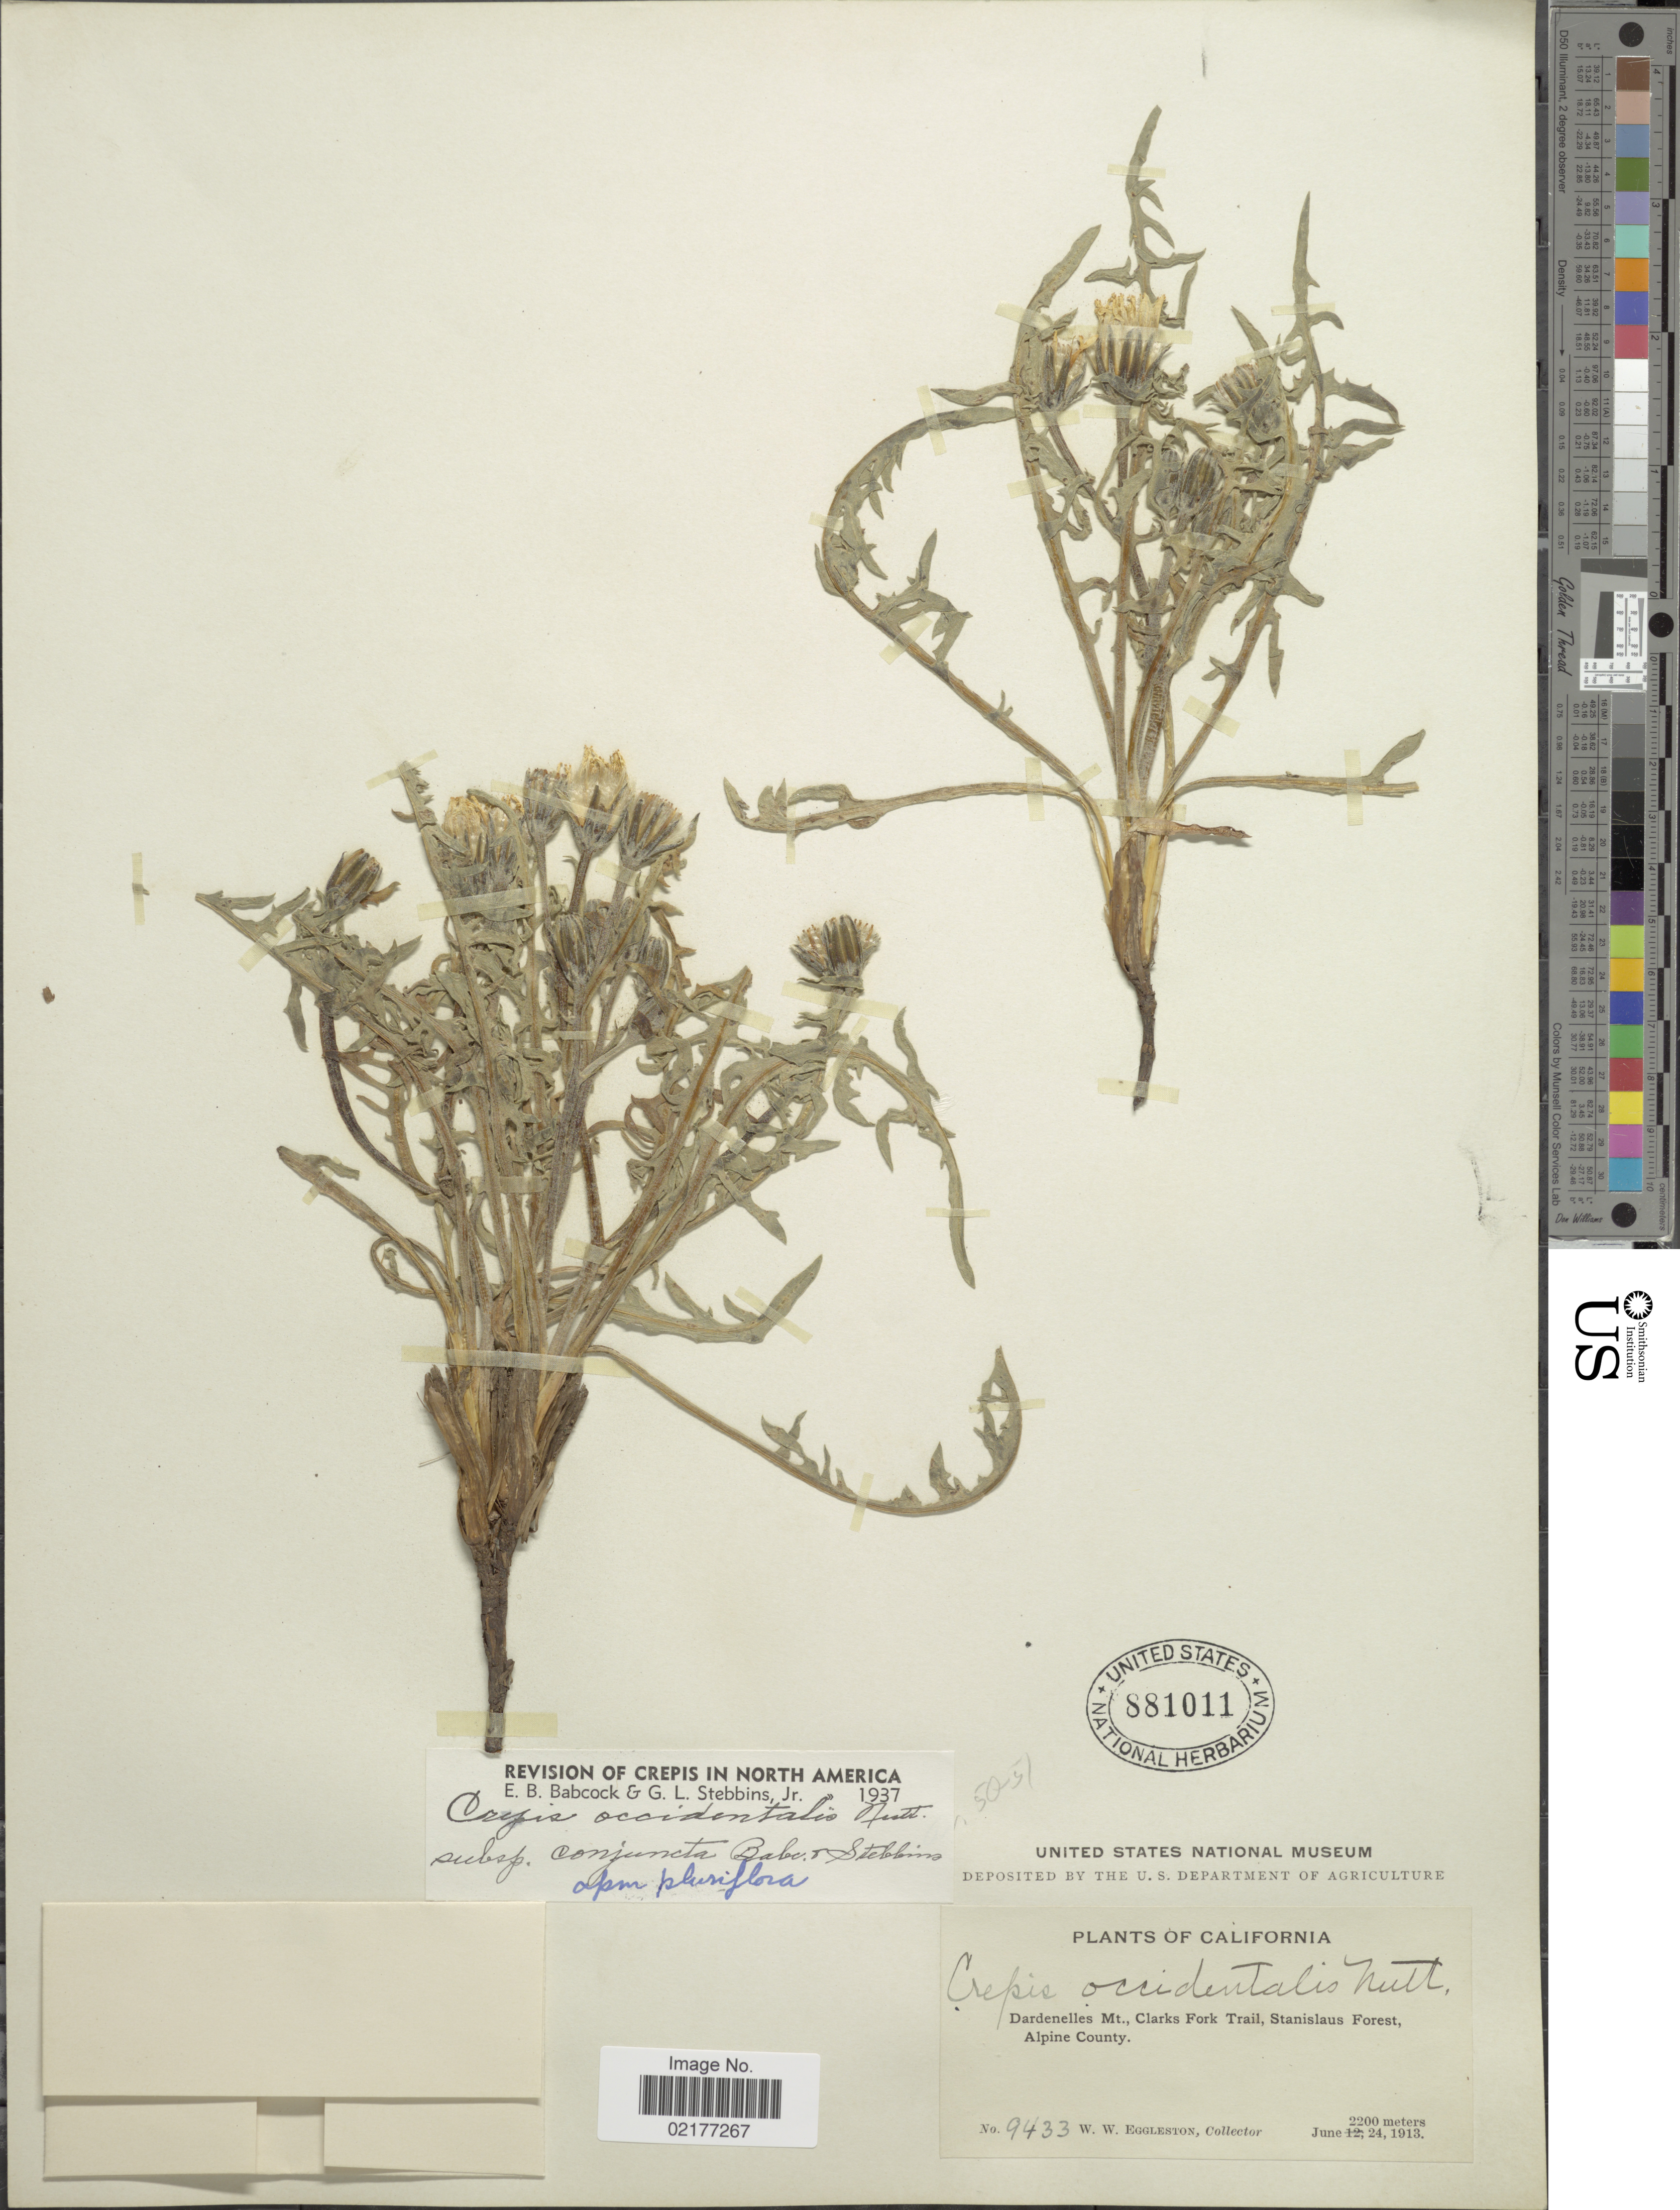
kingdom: Plantae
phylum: Tracheophyta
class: Magnoliopsida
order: Asterales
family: Asteraceae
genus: Crepis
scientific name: Crepis occidentalis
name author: Nutt.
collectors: W. W. Eggleston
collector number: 9433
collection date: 1913-06-24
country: United States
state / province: California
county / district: Alpine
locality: Dardenelles Mt., Clarks Fork Trailo, Stanislaus Forest, Alpine County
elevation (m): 2200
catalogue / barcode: US 881011